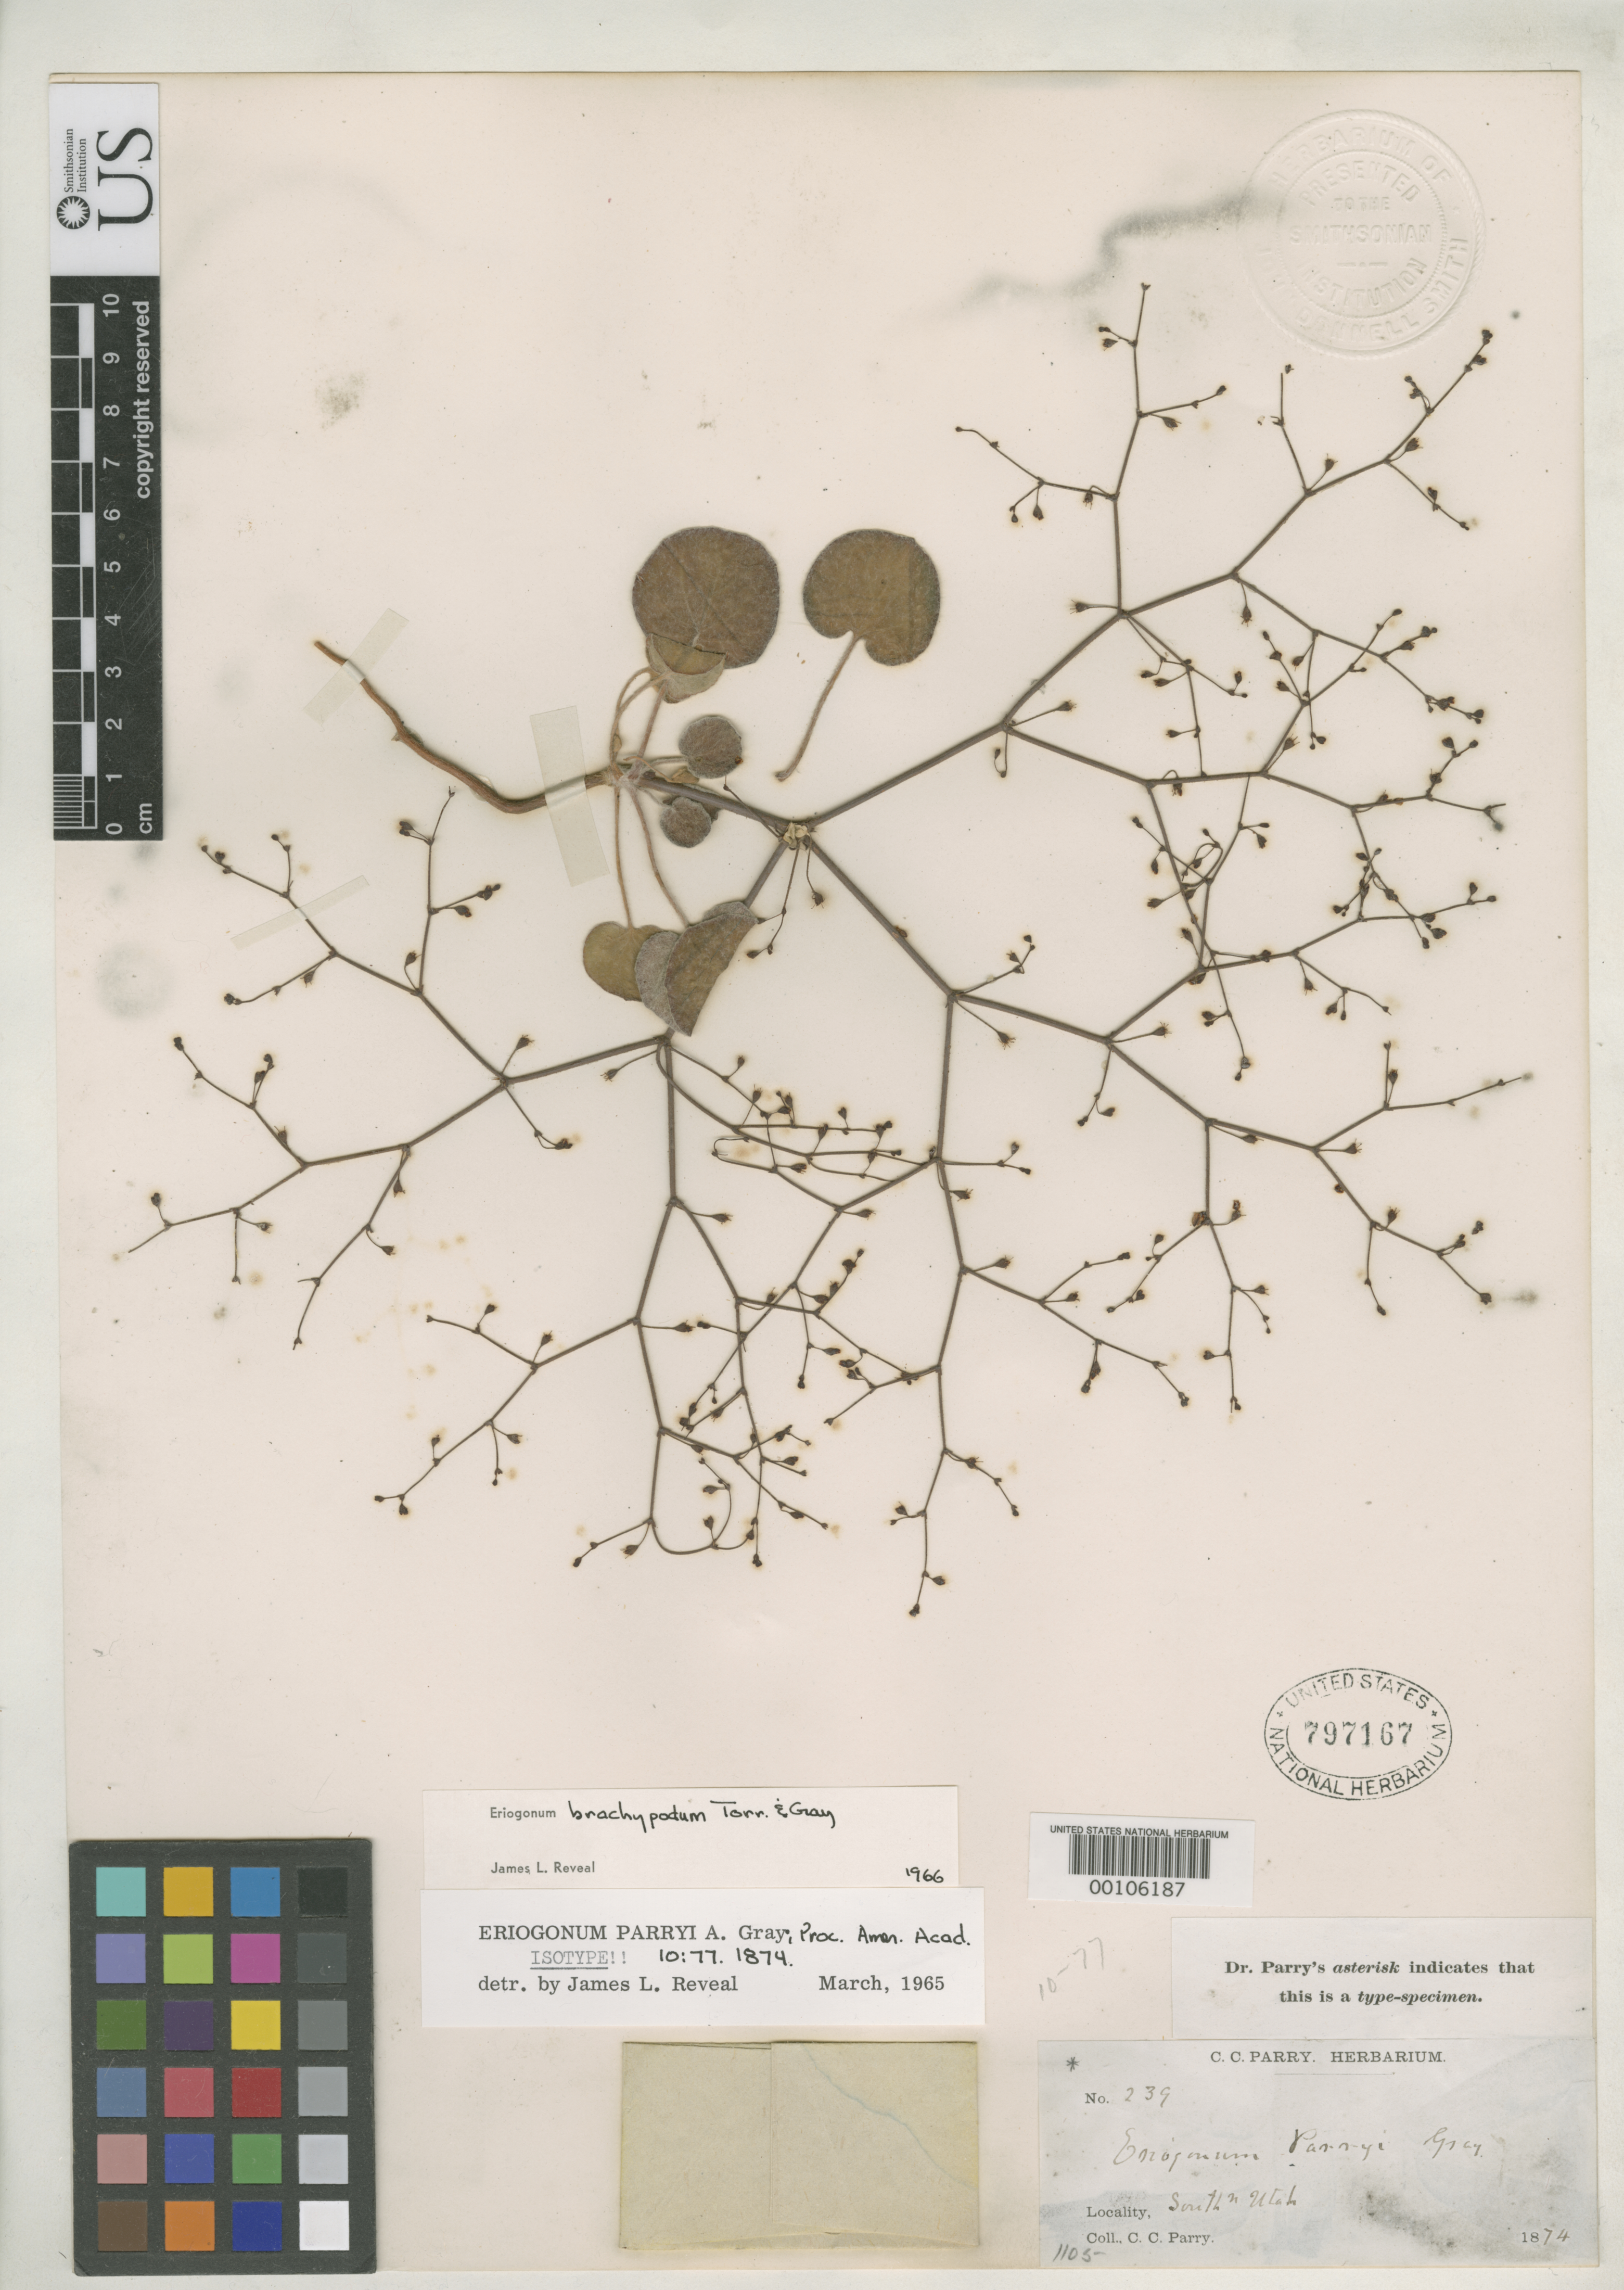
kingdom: Plantae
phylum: Tracheophyta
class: Magnoliopsida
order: Caryophyllales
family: Polygonaceae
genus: Eriogonum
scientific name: Eriogonum parryi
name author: A. Gray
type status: Isotype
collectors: C. C. Parry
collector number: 239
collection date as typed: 1874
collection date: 1874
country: United States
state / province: Utah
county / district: Washington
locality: Saint George.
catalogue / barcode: US 797167